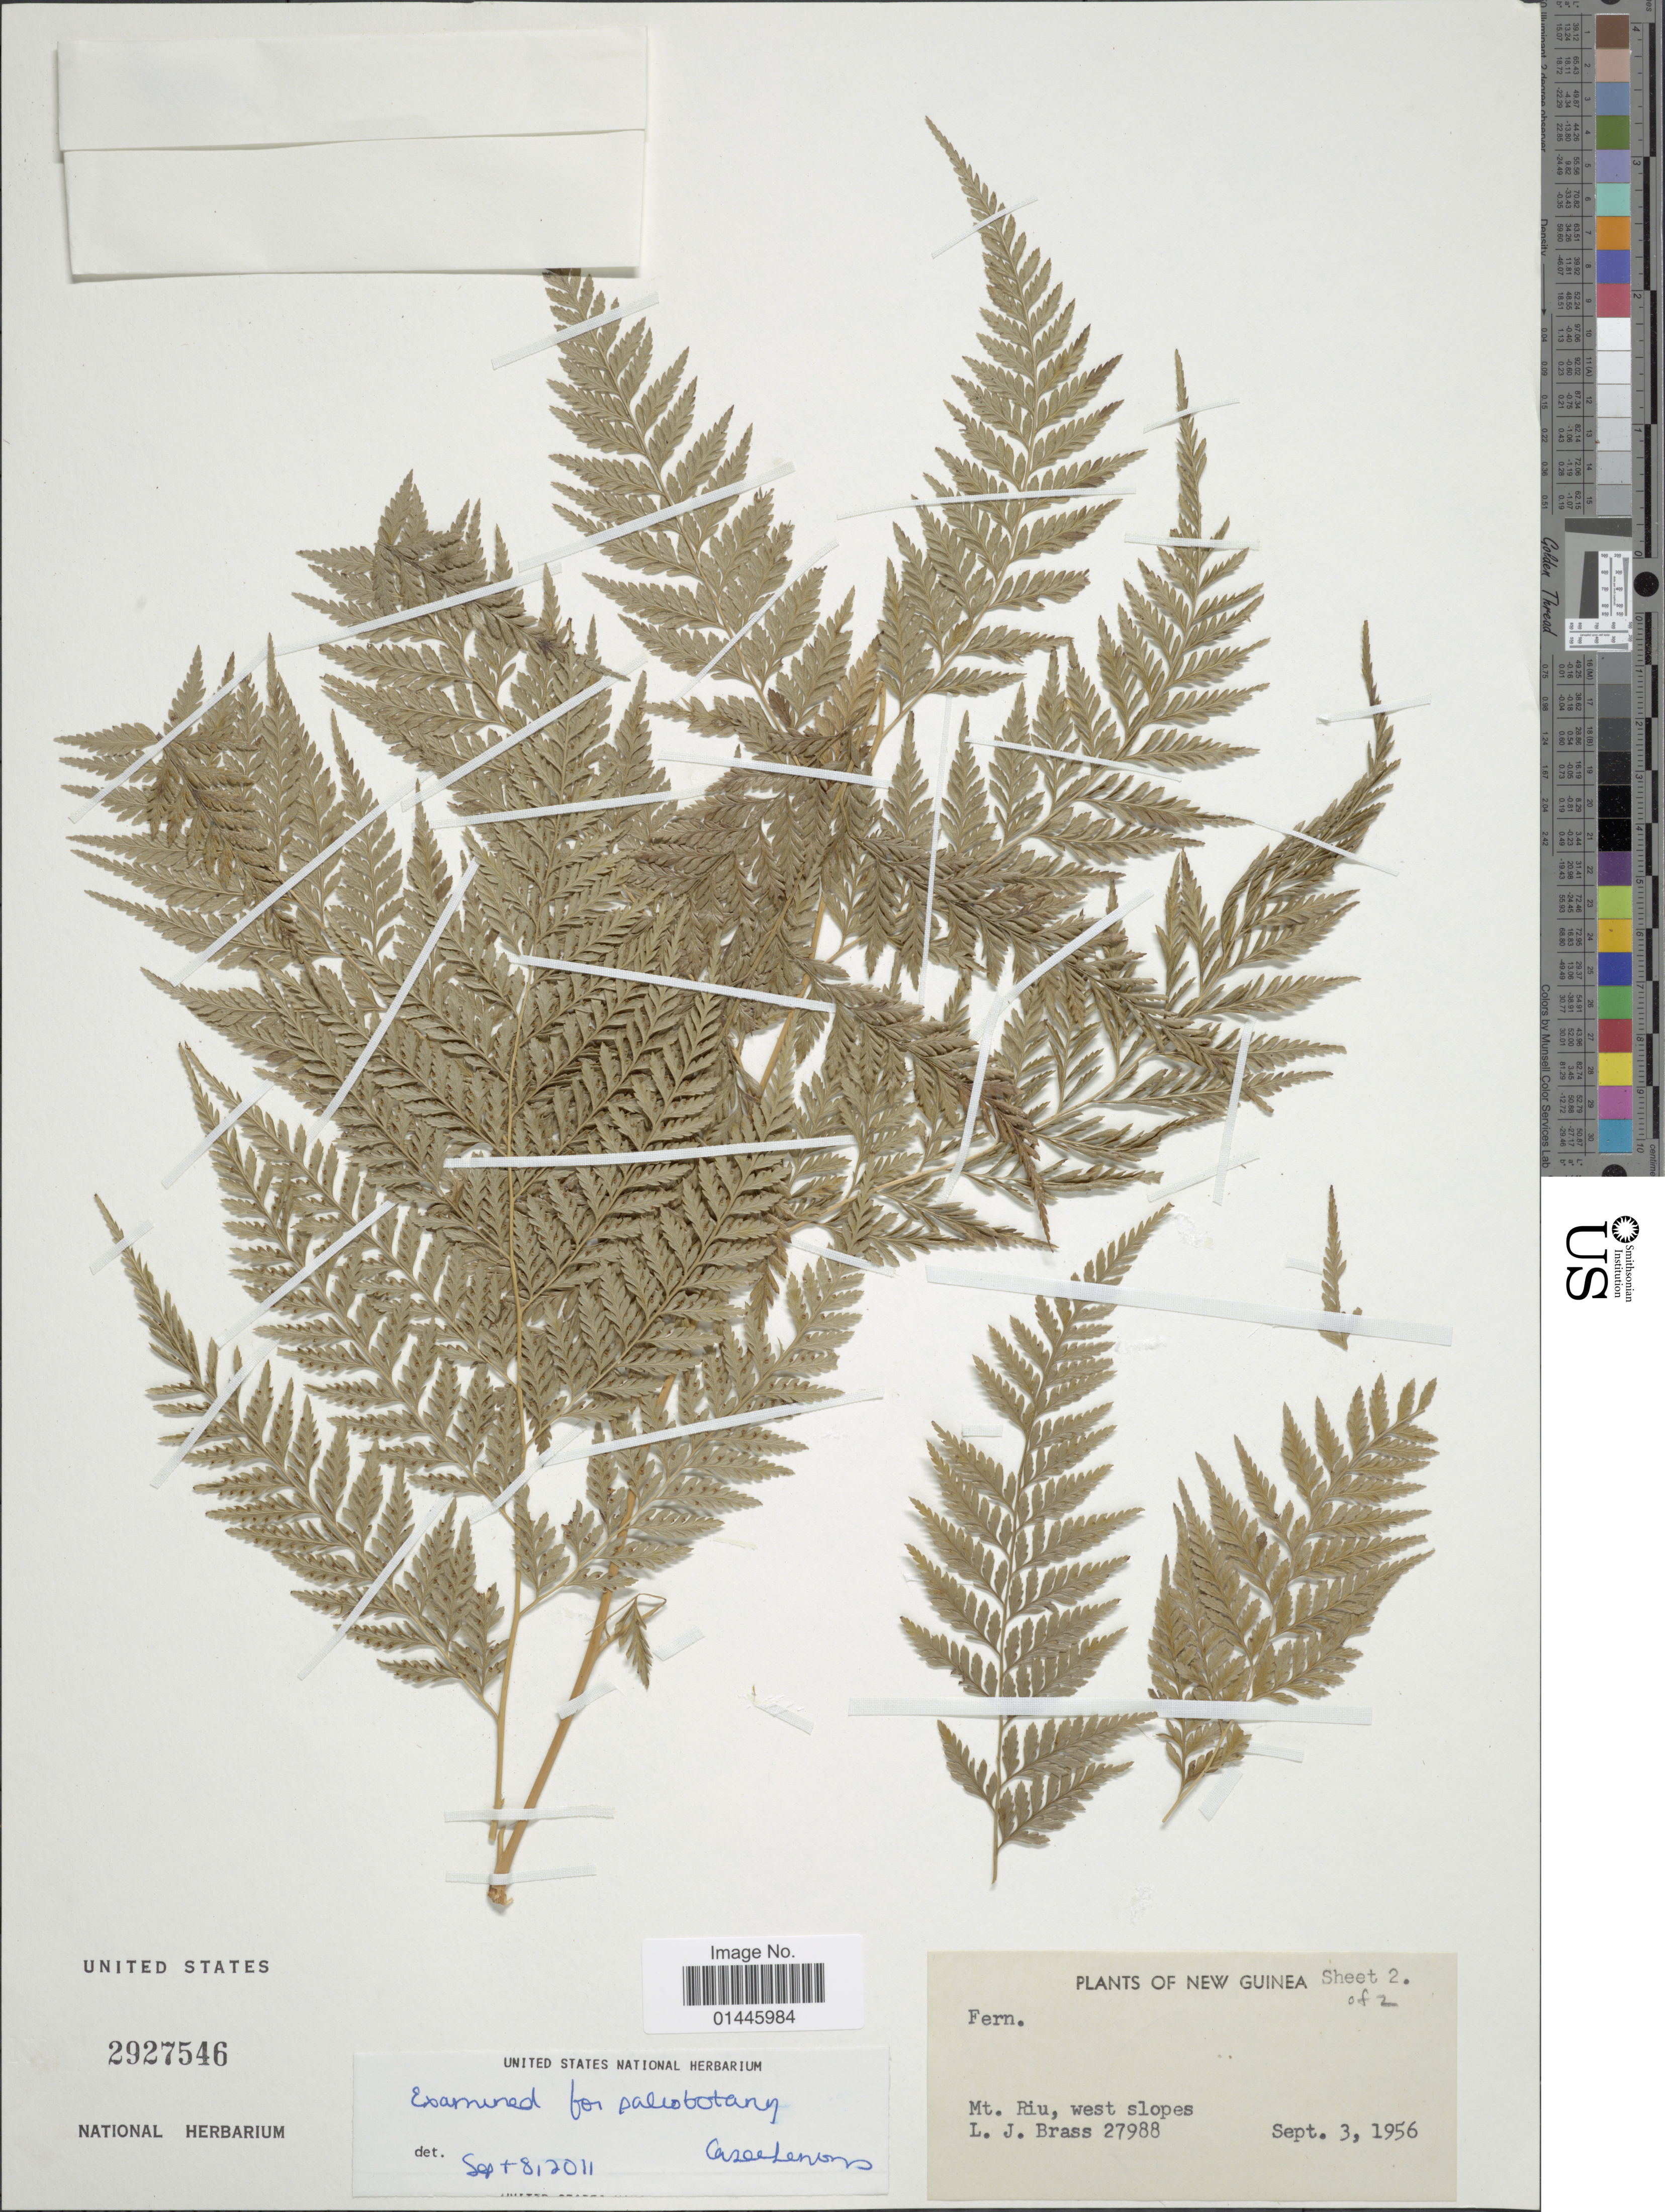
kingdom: Plantae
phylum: Tracheophyta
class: Polypodiopsida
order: Cyatheales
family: Dicksoniaceae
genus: Calochlaena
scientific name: Calochlaena straminea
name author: (Labill.) M.D. Turner & R.A. White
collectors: L. J. Brass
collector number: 27988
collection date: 1956-09-03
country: Papua New Guinea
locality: New Guinea, Mt. Riu, west slopes.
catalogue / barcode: US 2927546